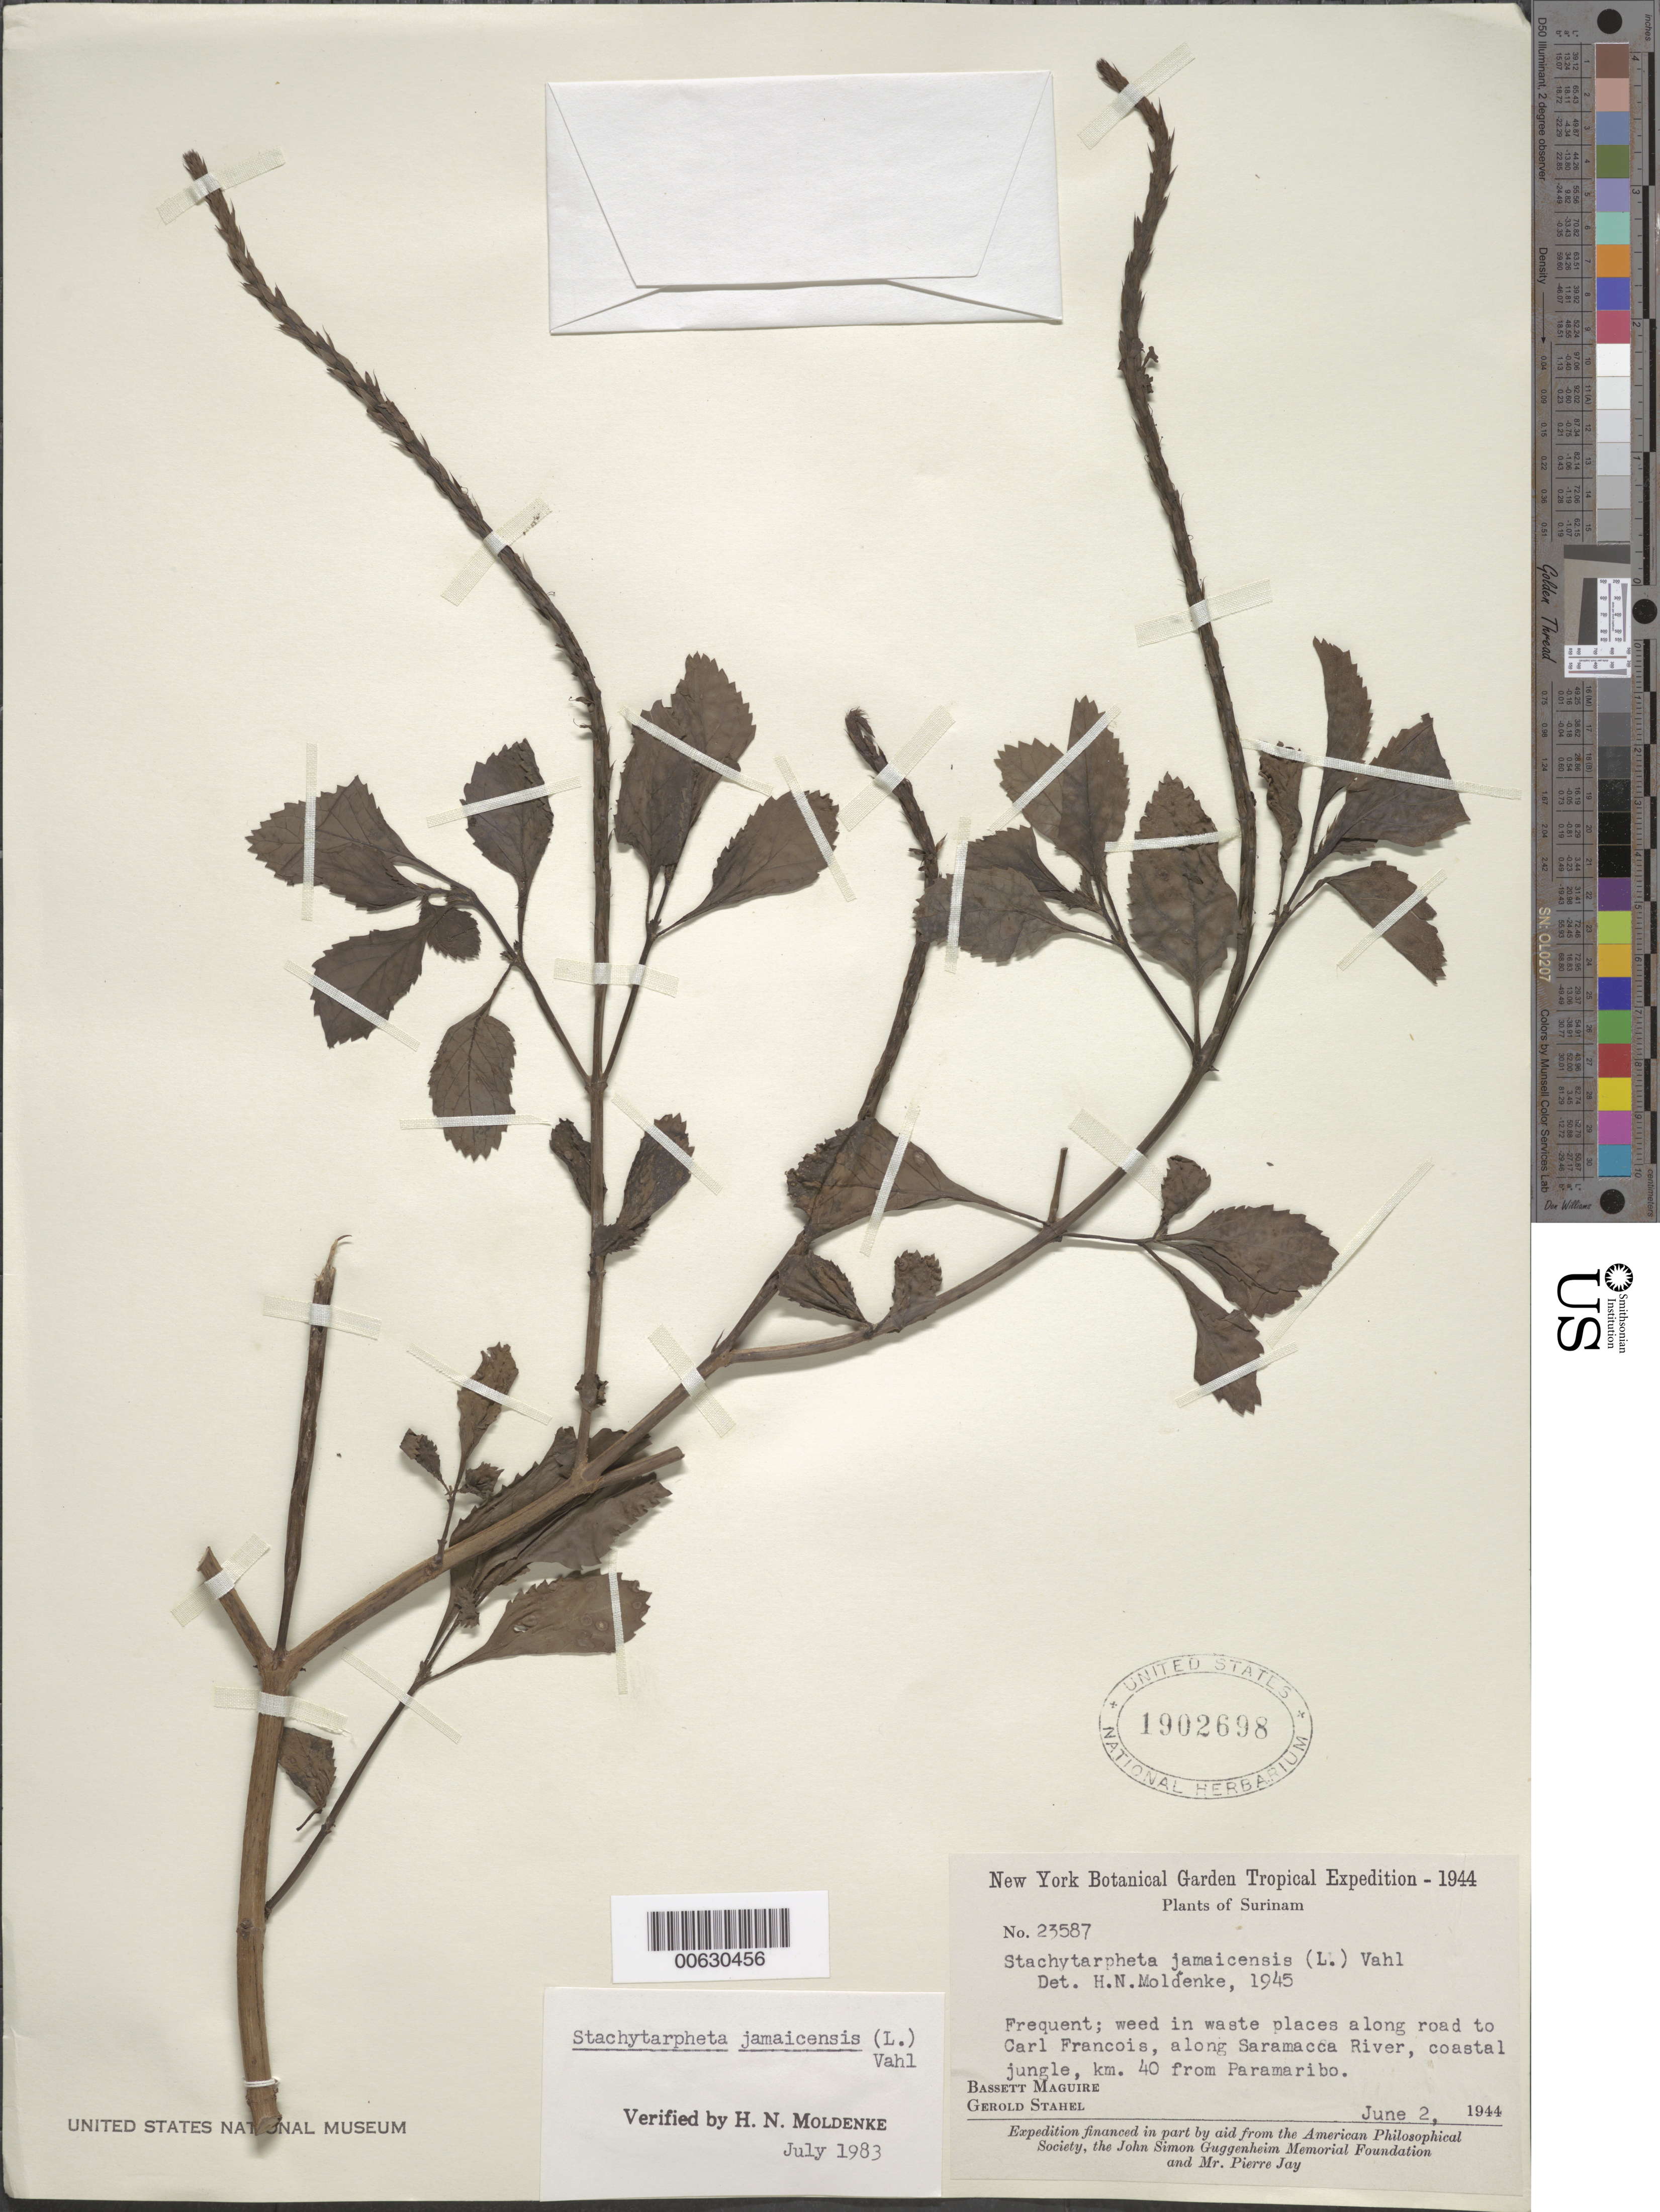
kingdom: Plantae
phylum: Tracheophyta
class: Magnoliopsida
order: Lamiales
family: Verbenaceae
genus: Stachytarpheta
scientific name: Stachytarpheta jamaicensis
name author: (L.) Vahl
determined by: Moldenke, H. N.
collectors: B. Maguire & G. Stahel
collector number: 23587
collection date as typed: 2-Jun-44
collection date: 1944-06-02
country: Suriname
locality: Paramaribo, km 40, on road to Carl Francois, along Saramacca River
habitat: Waste places along road, coastal jungle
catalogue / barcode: US 1902698